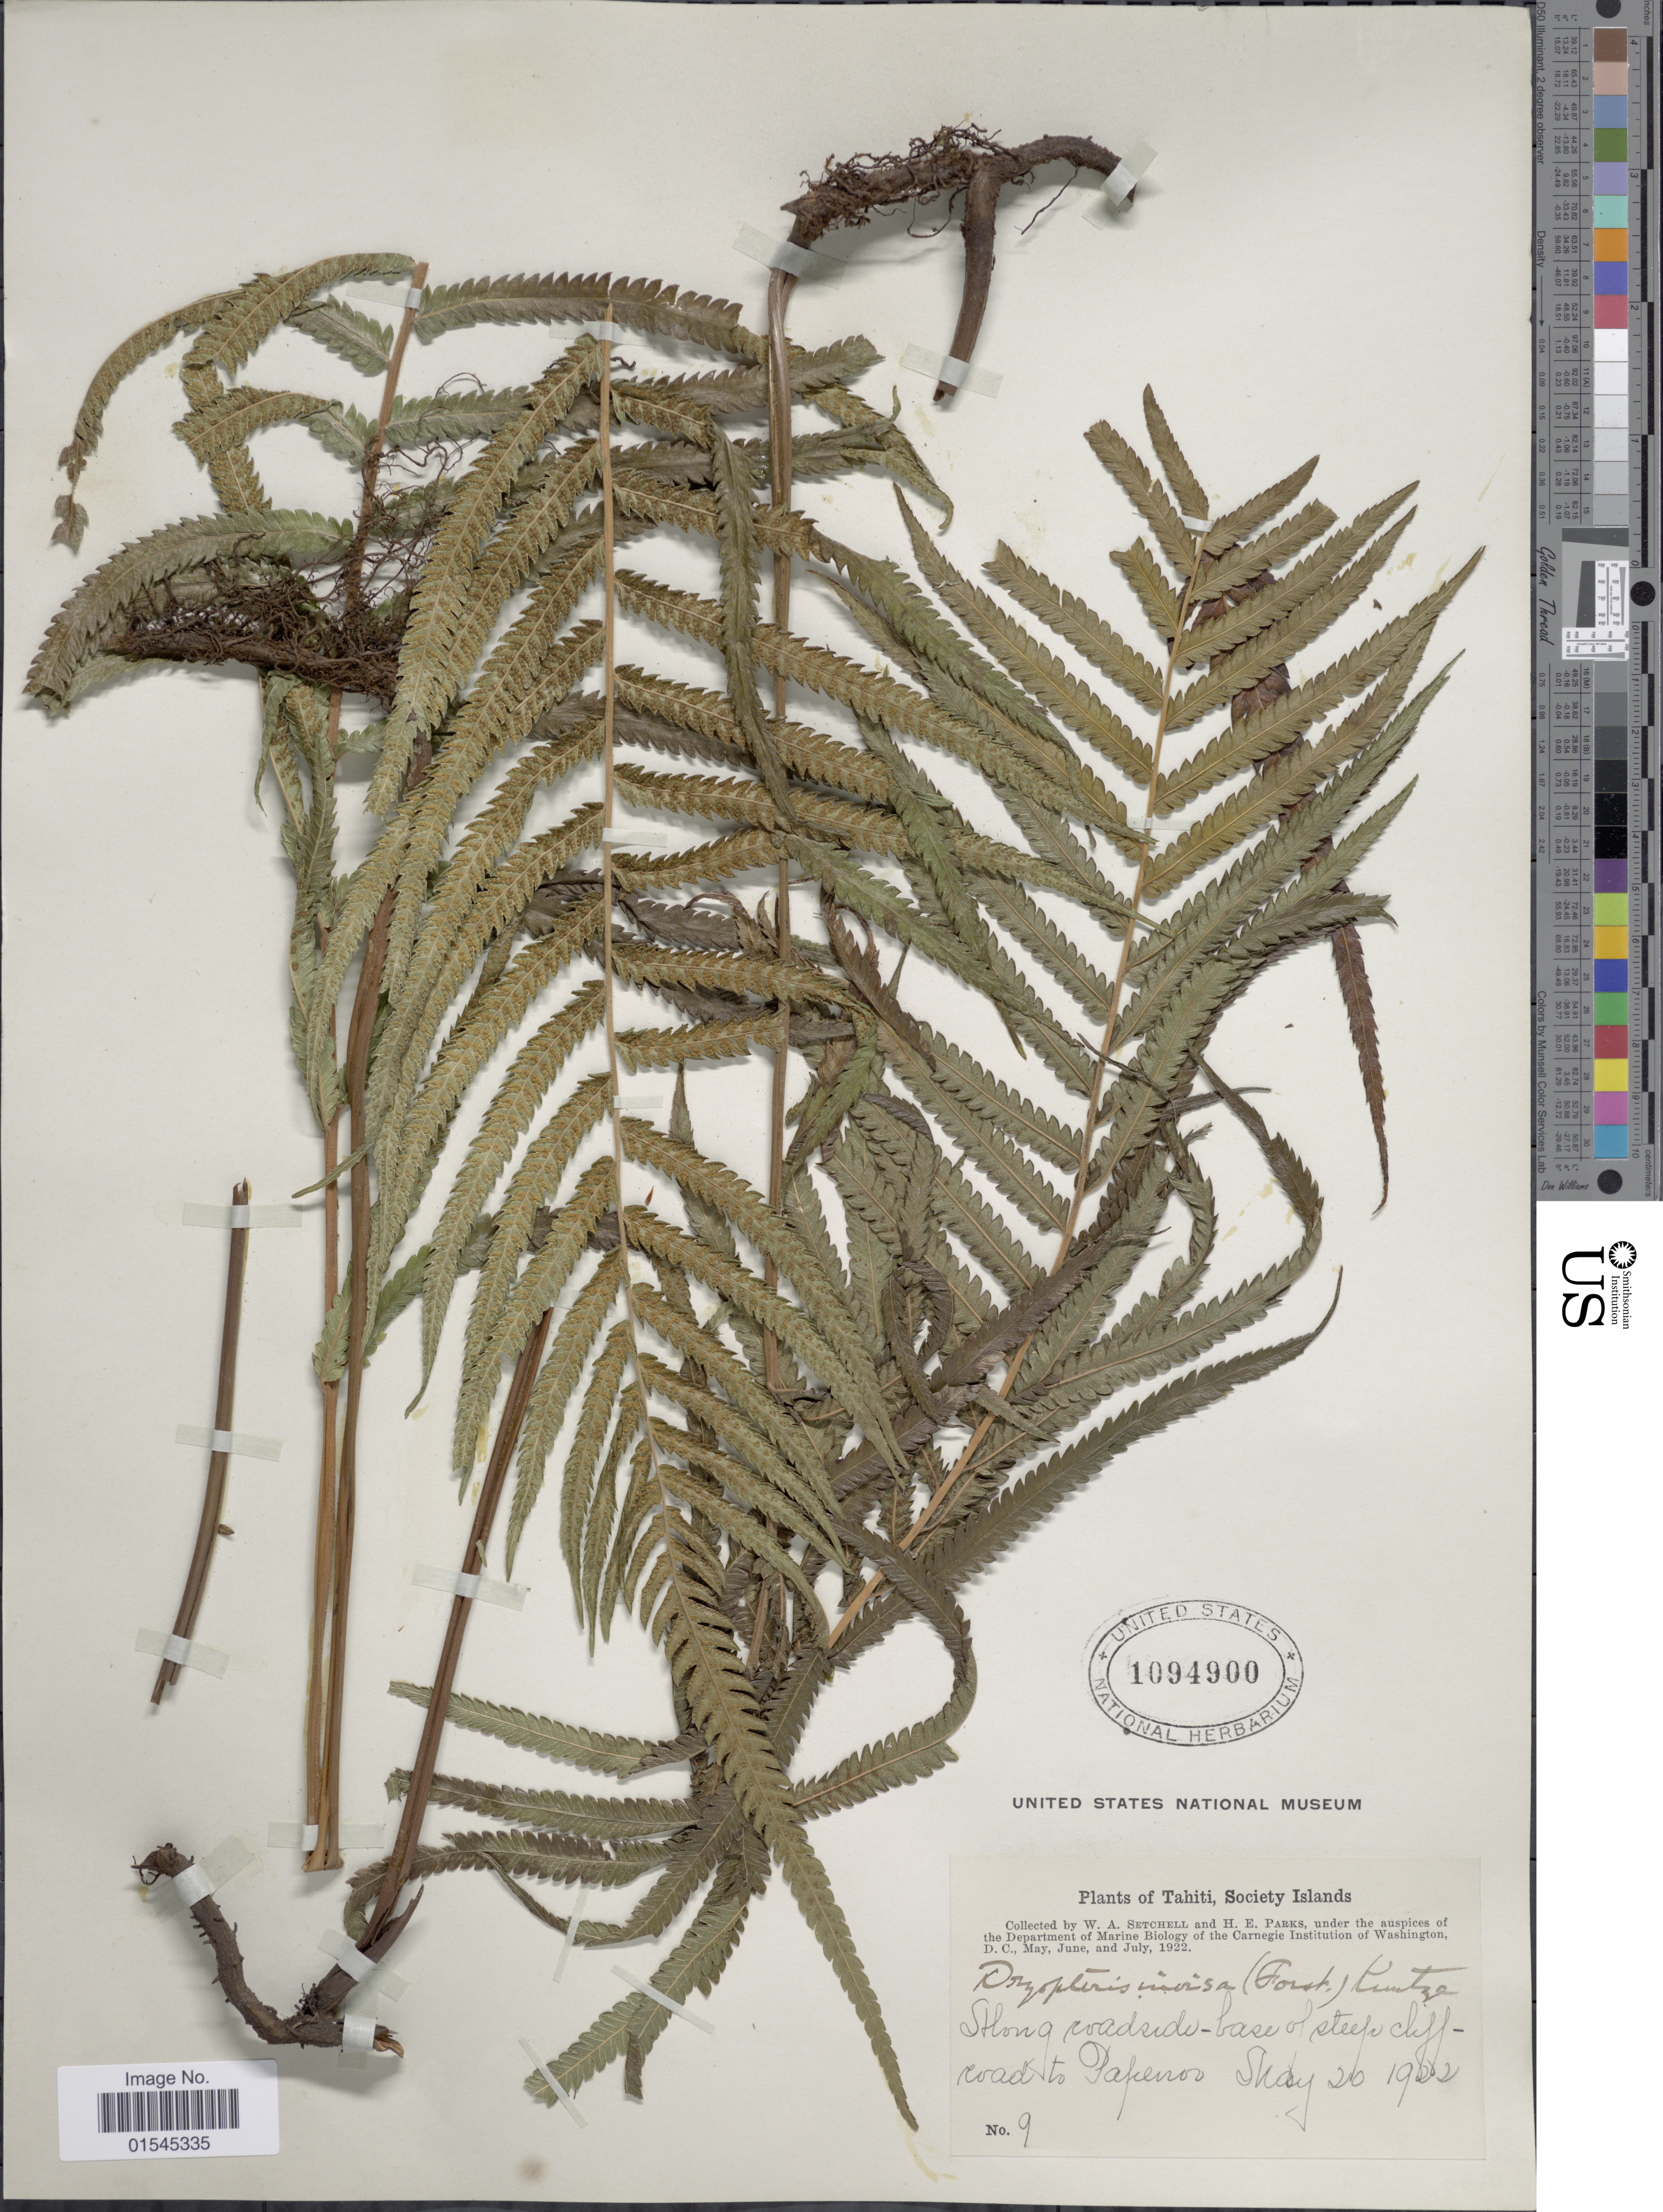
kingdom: Plantae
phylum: Tracheophyta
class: Polypodiopsida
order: Polypodiales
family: Thelypteridaceae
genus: Sphaerostephanos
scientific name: Sphaerostephanos invisus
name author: (G. Forst.) Holttum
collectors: W. Setchell & H. E. Parks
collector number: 9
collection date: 1922-05-26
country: French Polynesia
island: Tahiti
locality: Plants of Tahiti, Society Islands. Along roadside- base of steep cliff road to Rofenov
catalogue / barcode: US 1094900